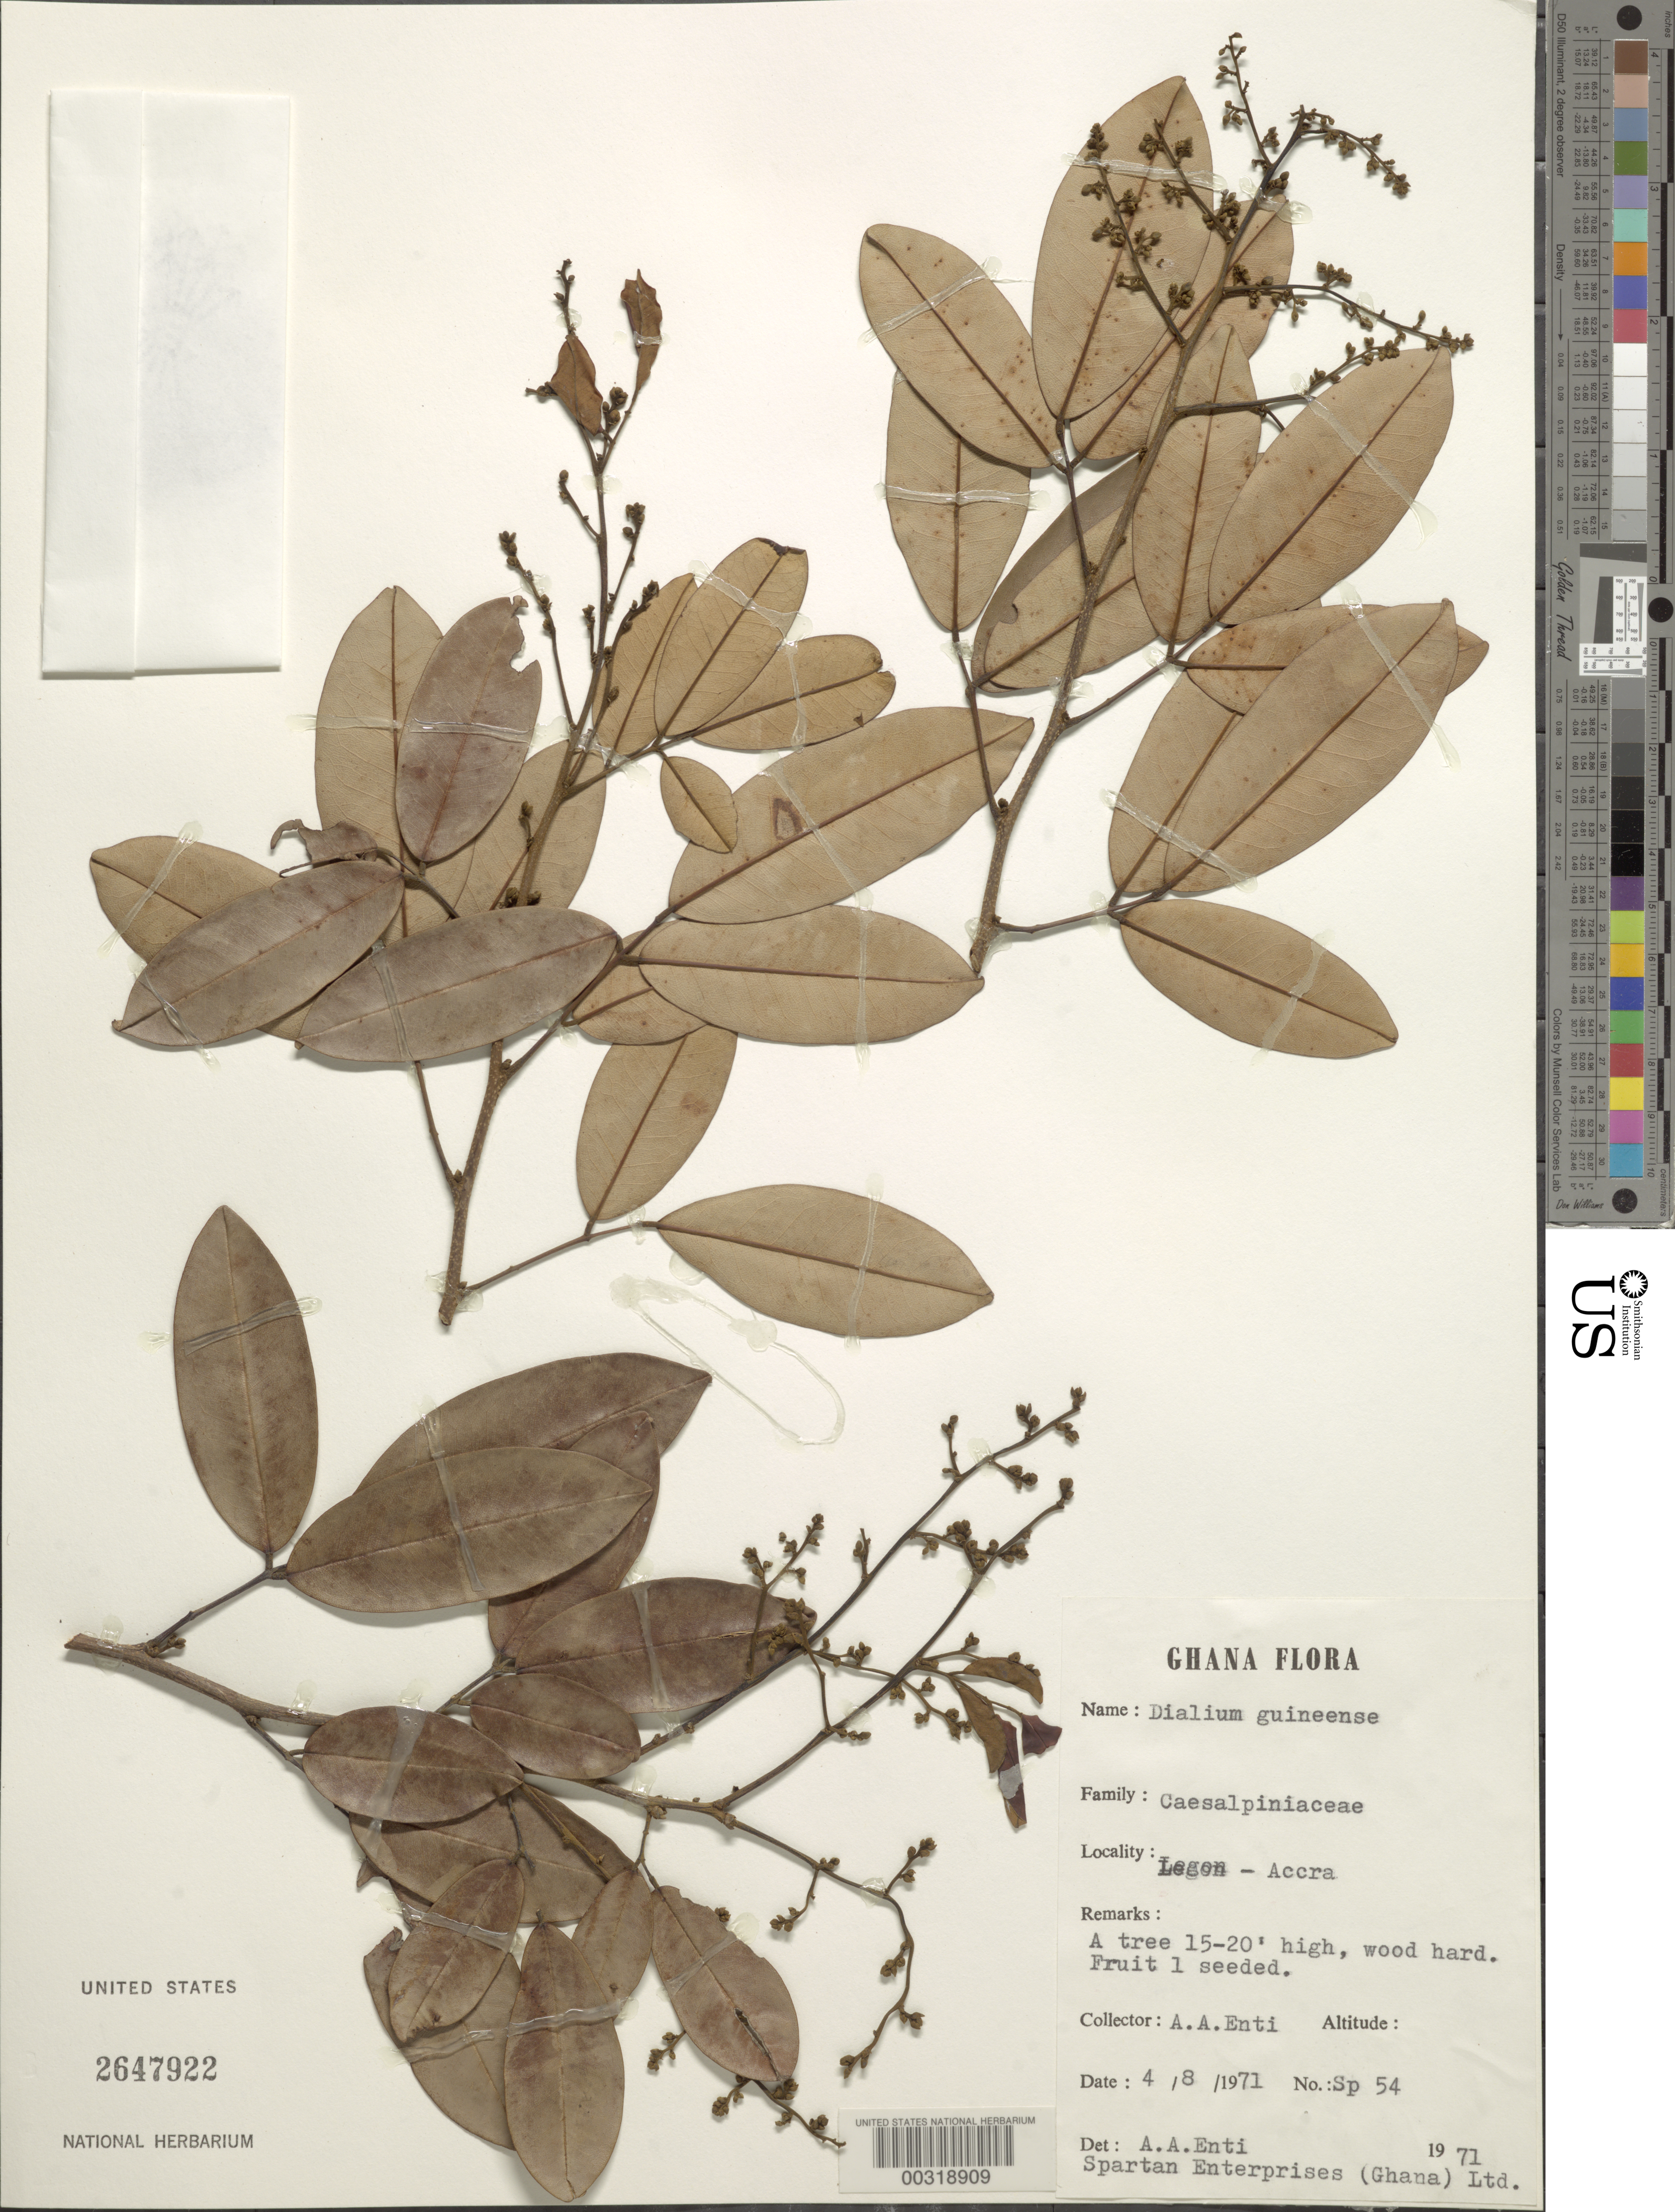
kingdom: Plantae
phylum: Tracheophyta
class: Magnoliopsida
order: Fabales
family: Fabaceae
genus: Dialium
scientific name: Dialium guianense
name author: (Aubl.) Sandwith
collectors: A. Enti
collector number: Sp 54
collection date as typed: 04 Aug 1971 or 08 Apr 1971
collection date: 1971-04-08 or 1971-08-04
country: Ghana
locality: Legon - accra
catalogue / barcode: US 2647922